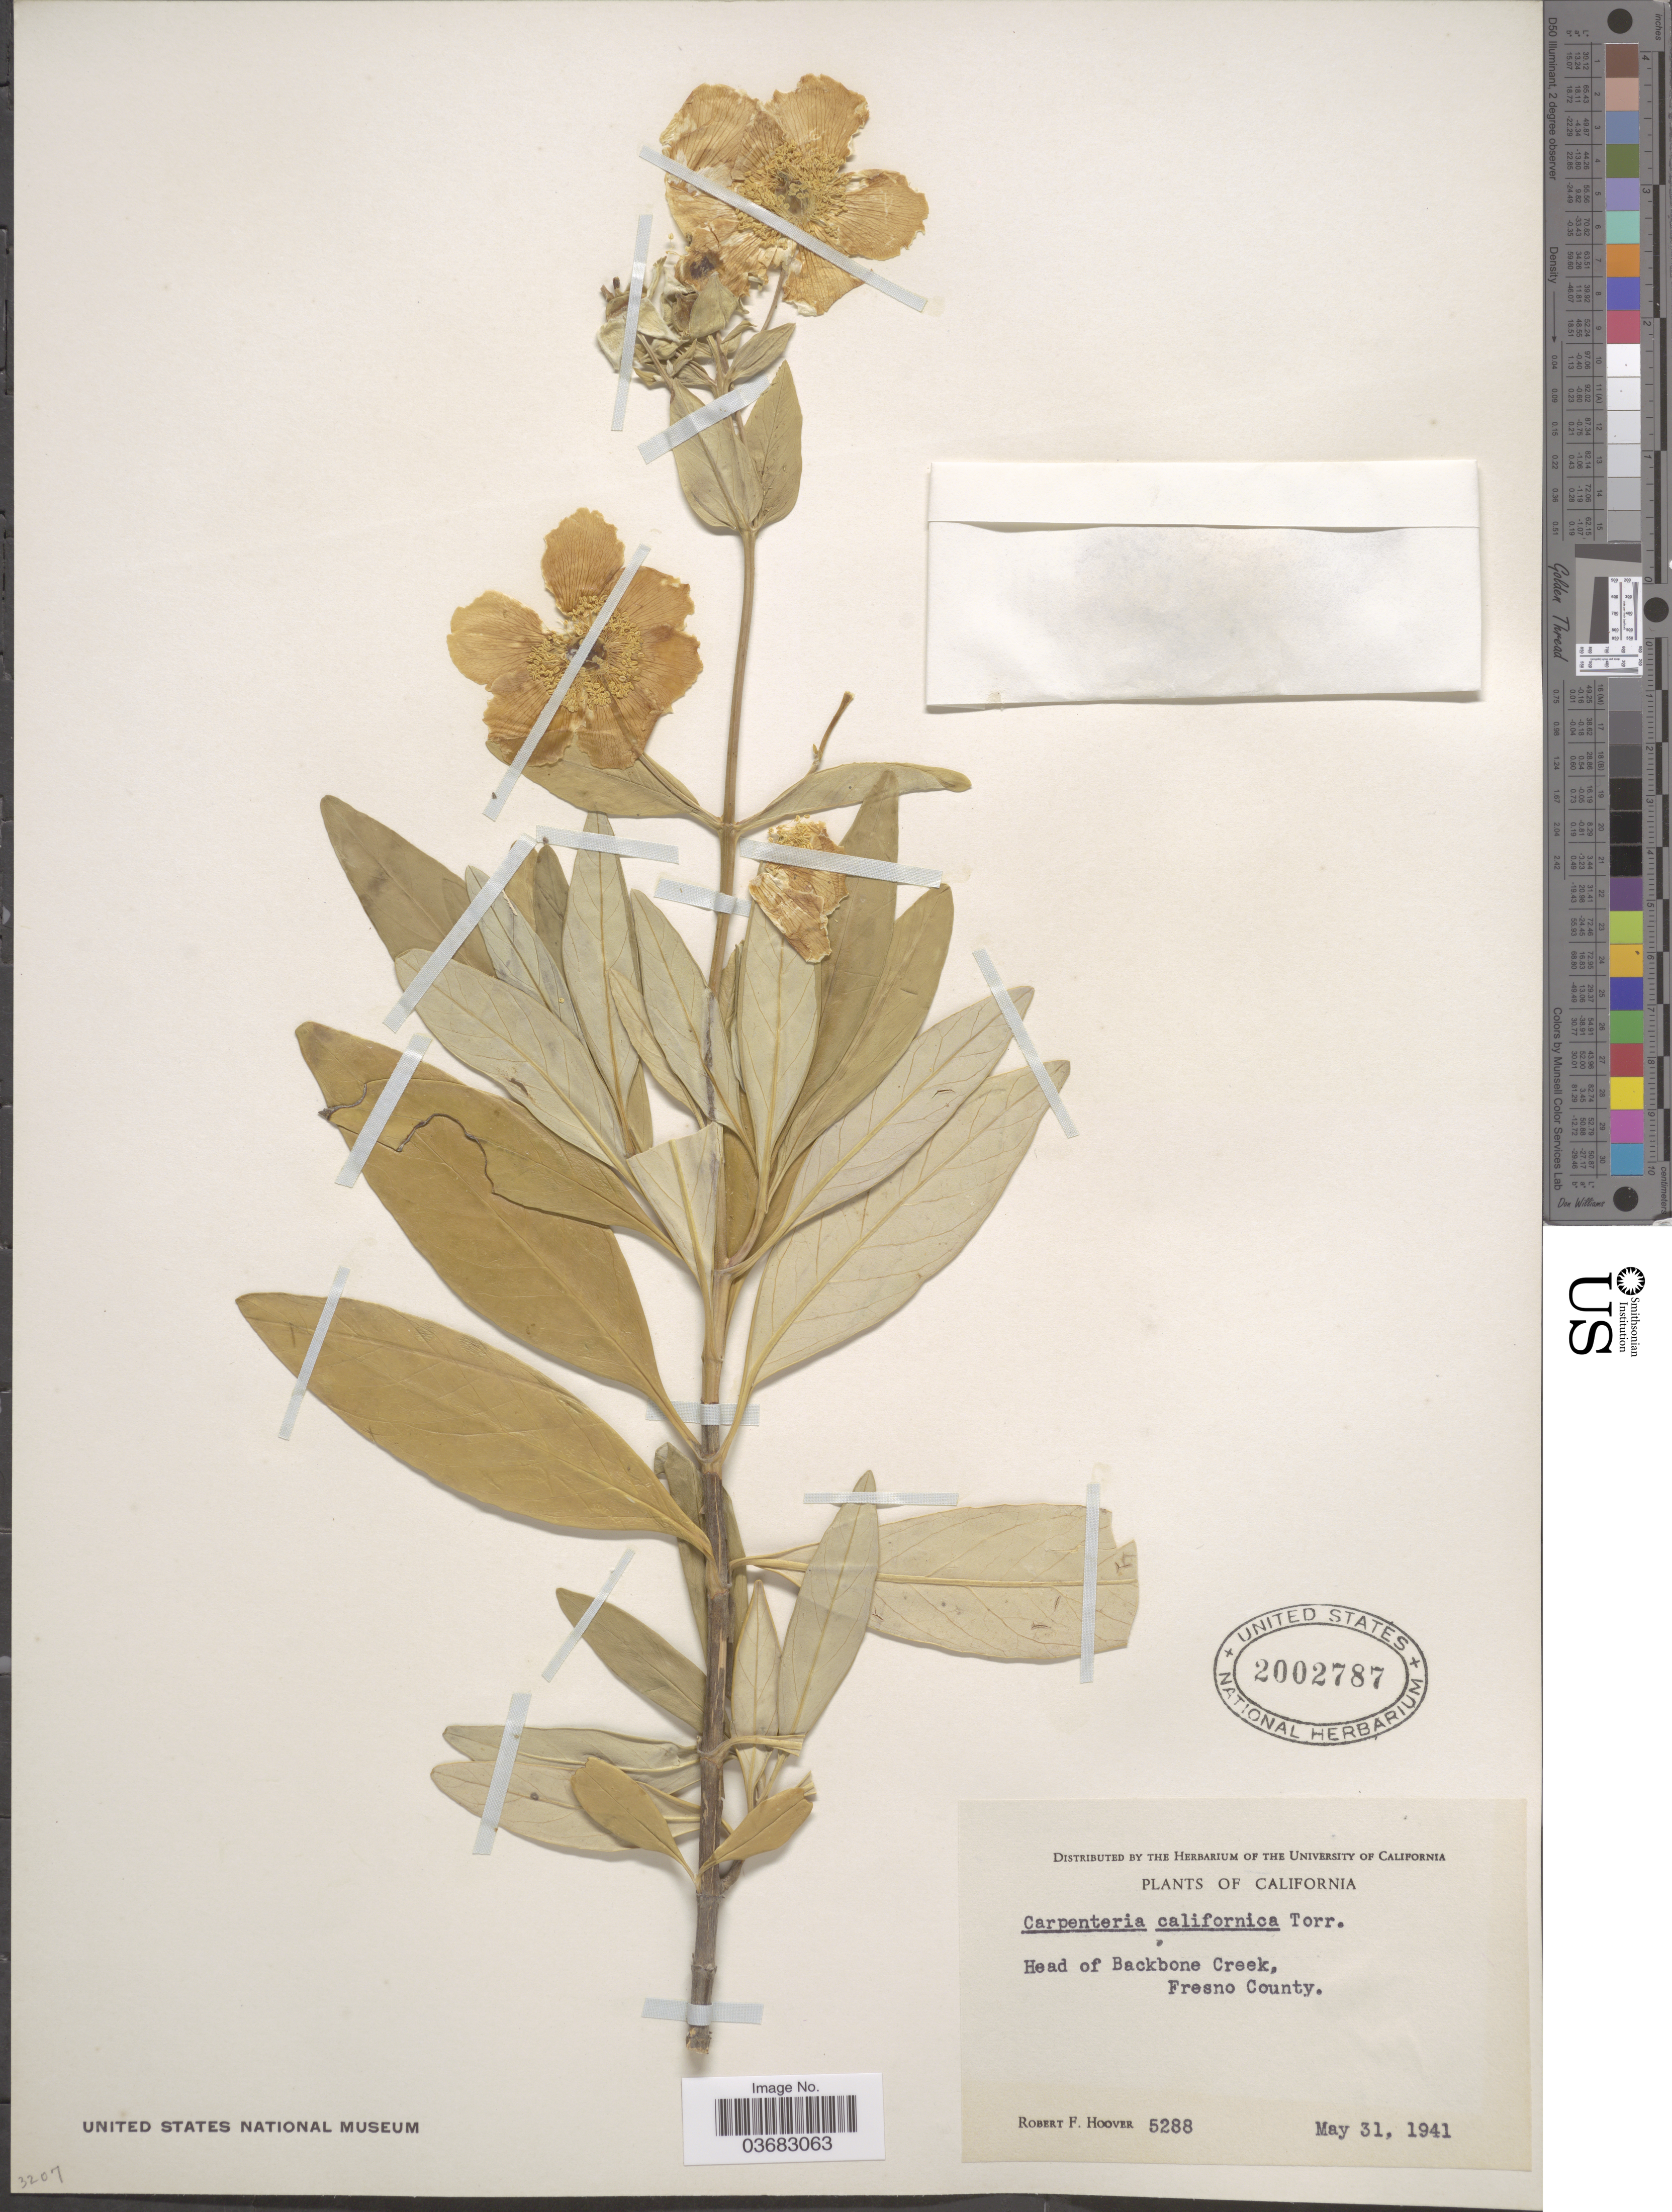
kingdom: Plantae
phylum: Tracheophyta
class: Magnoliopsida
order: Cornales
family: Hydrangeaceae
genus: Carpenteria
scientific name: Carpenteria californica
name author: Torr.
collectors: R. F. Hoover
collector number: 5288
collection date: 1941-05-31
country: United States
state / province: California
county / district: Fresno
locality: Head of Backbone Creek, Fresno County.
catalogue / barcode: US 2002787